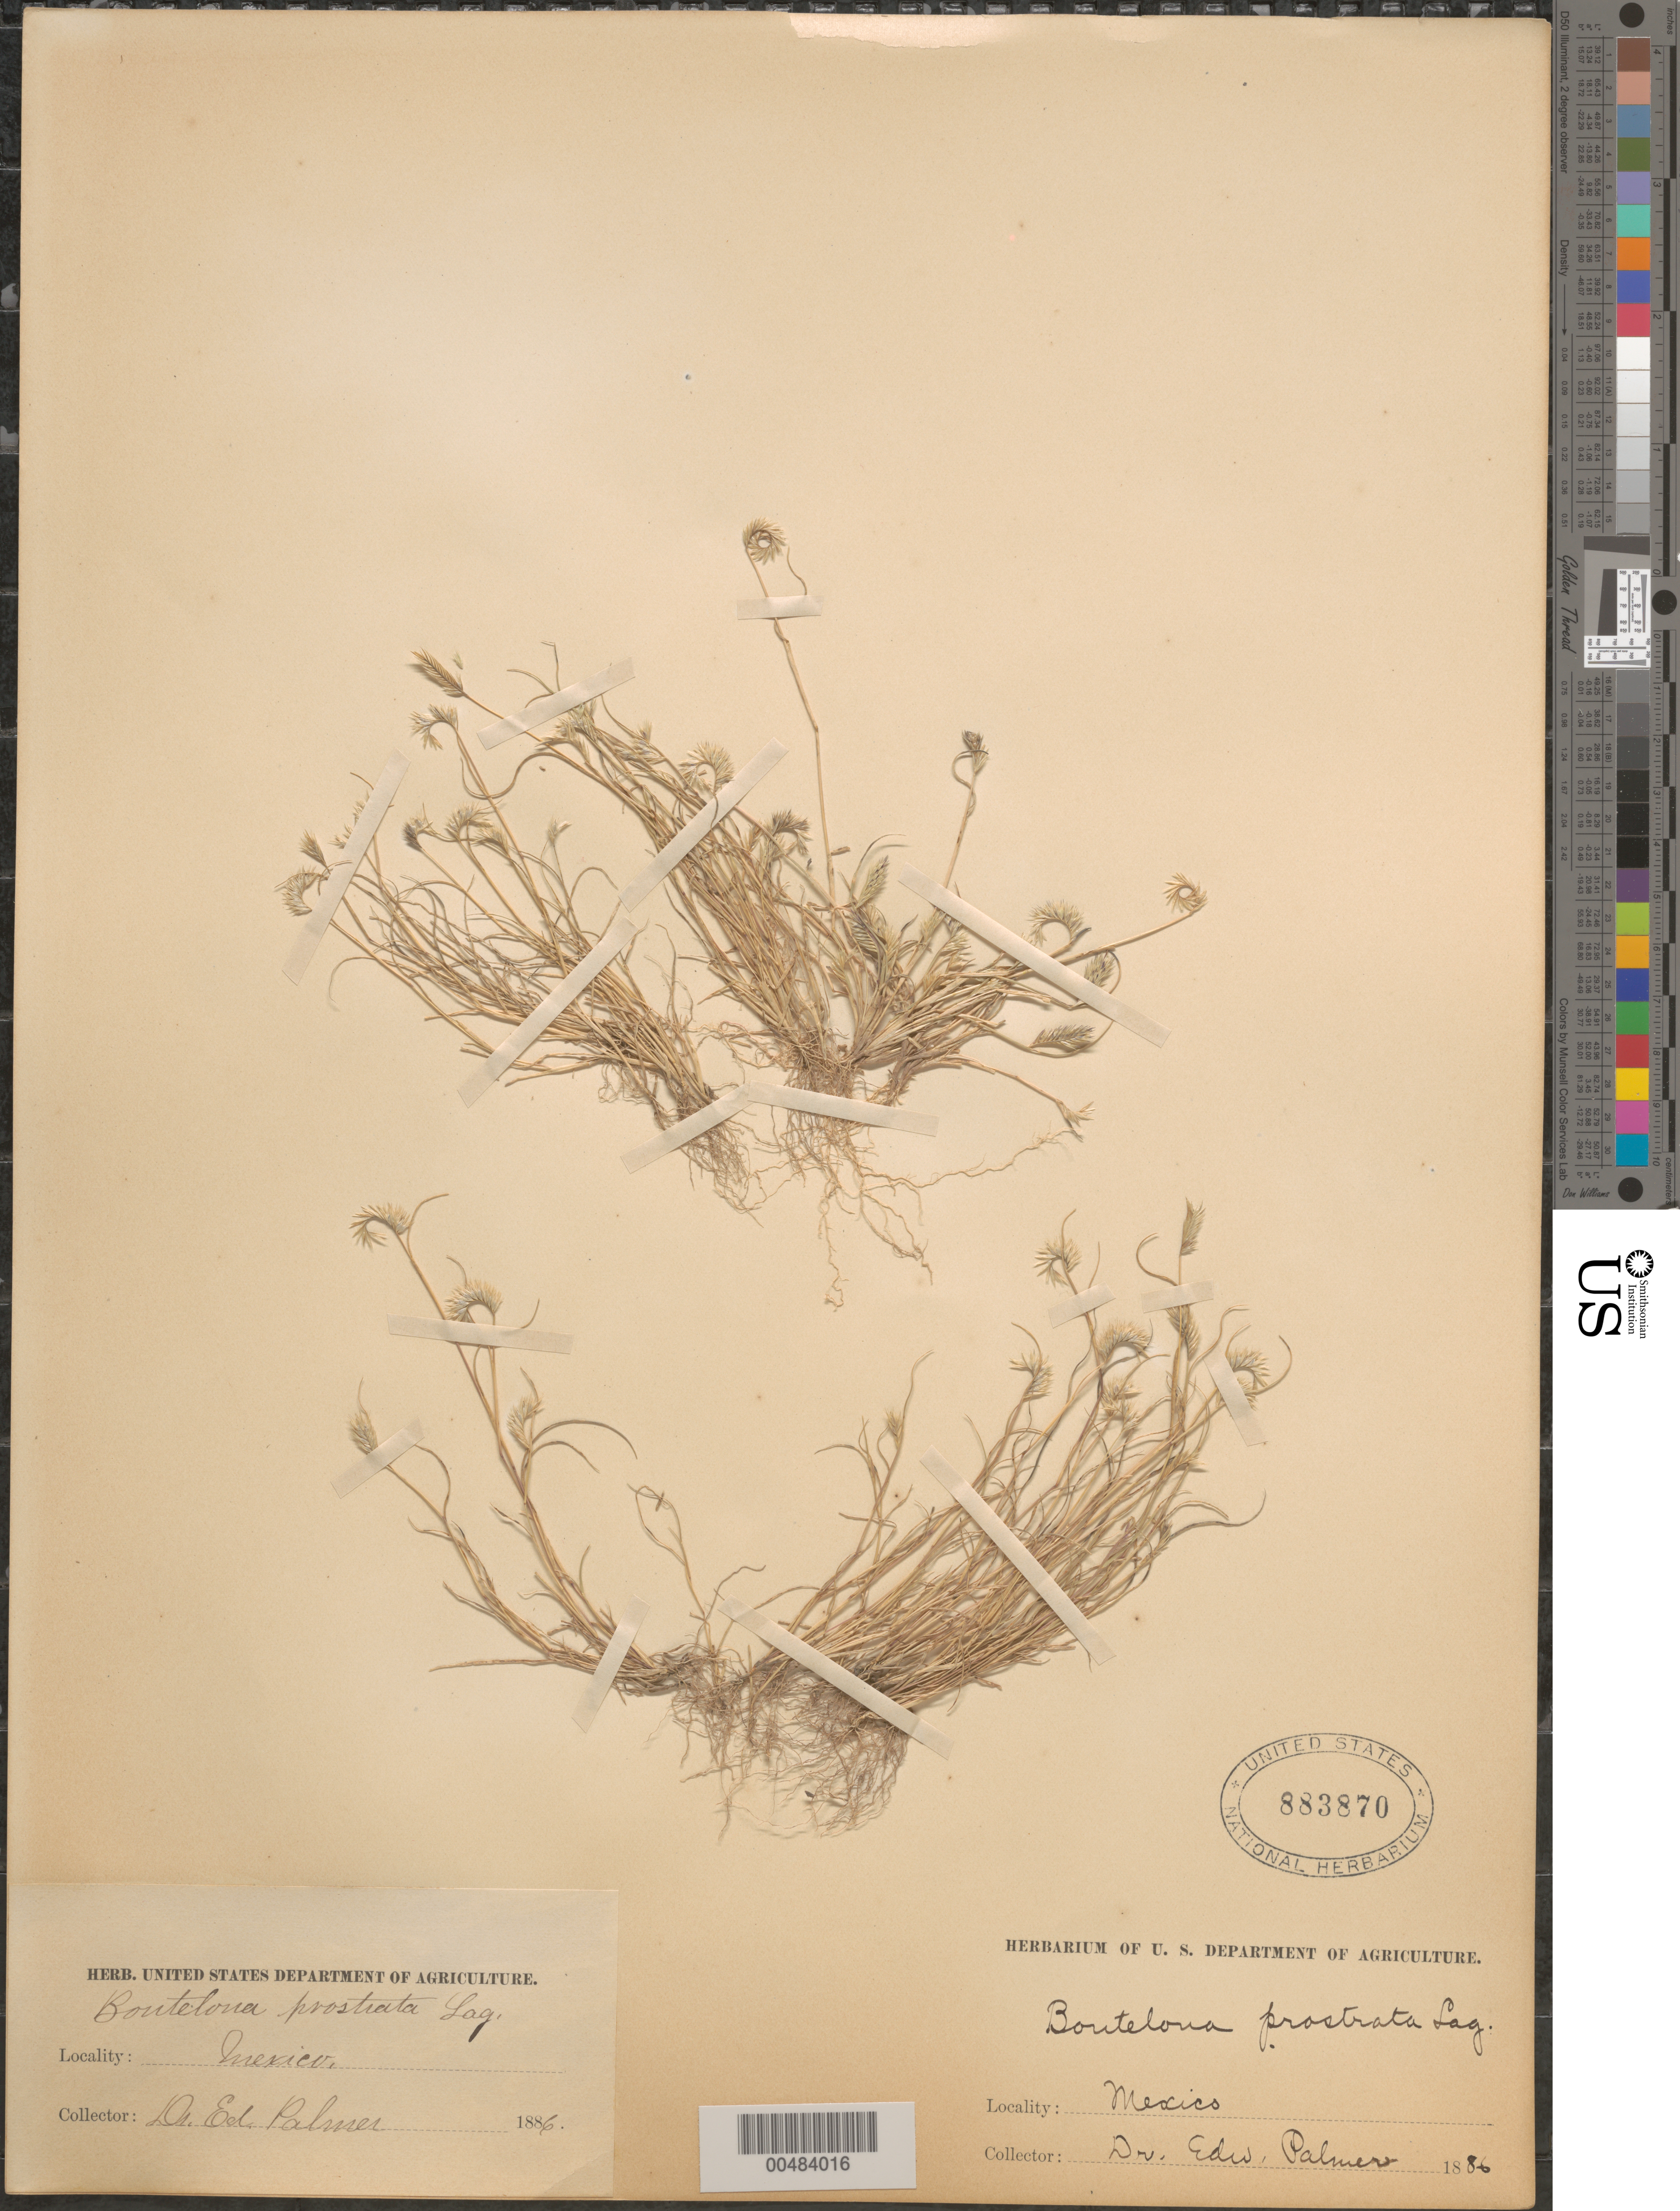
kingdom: Plantae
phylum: Tracheophyta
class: Liliopsida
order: Poales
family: Poaceae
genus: Bouteloua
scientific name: Bouteloua simplex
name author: Lag.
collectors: E. Palmer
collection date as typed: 1886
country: Mexico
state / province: Durango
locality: San Ramon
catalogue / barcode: US 883870